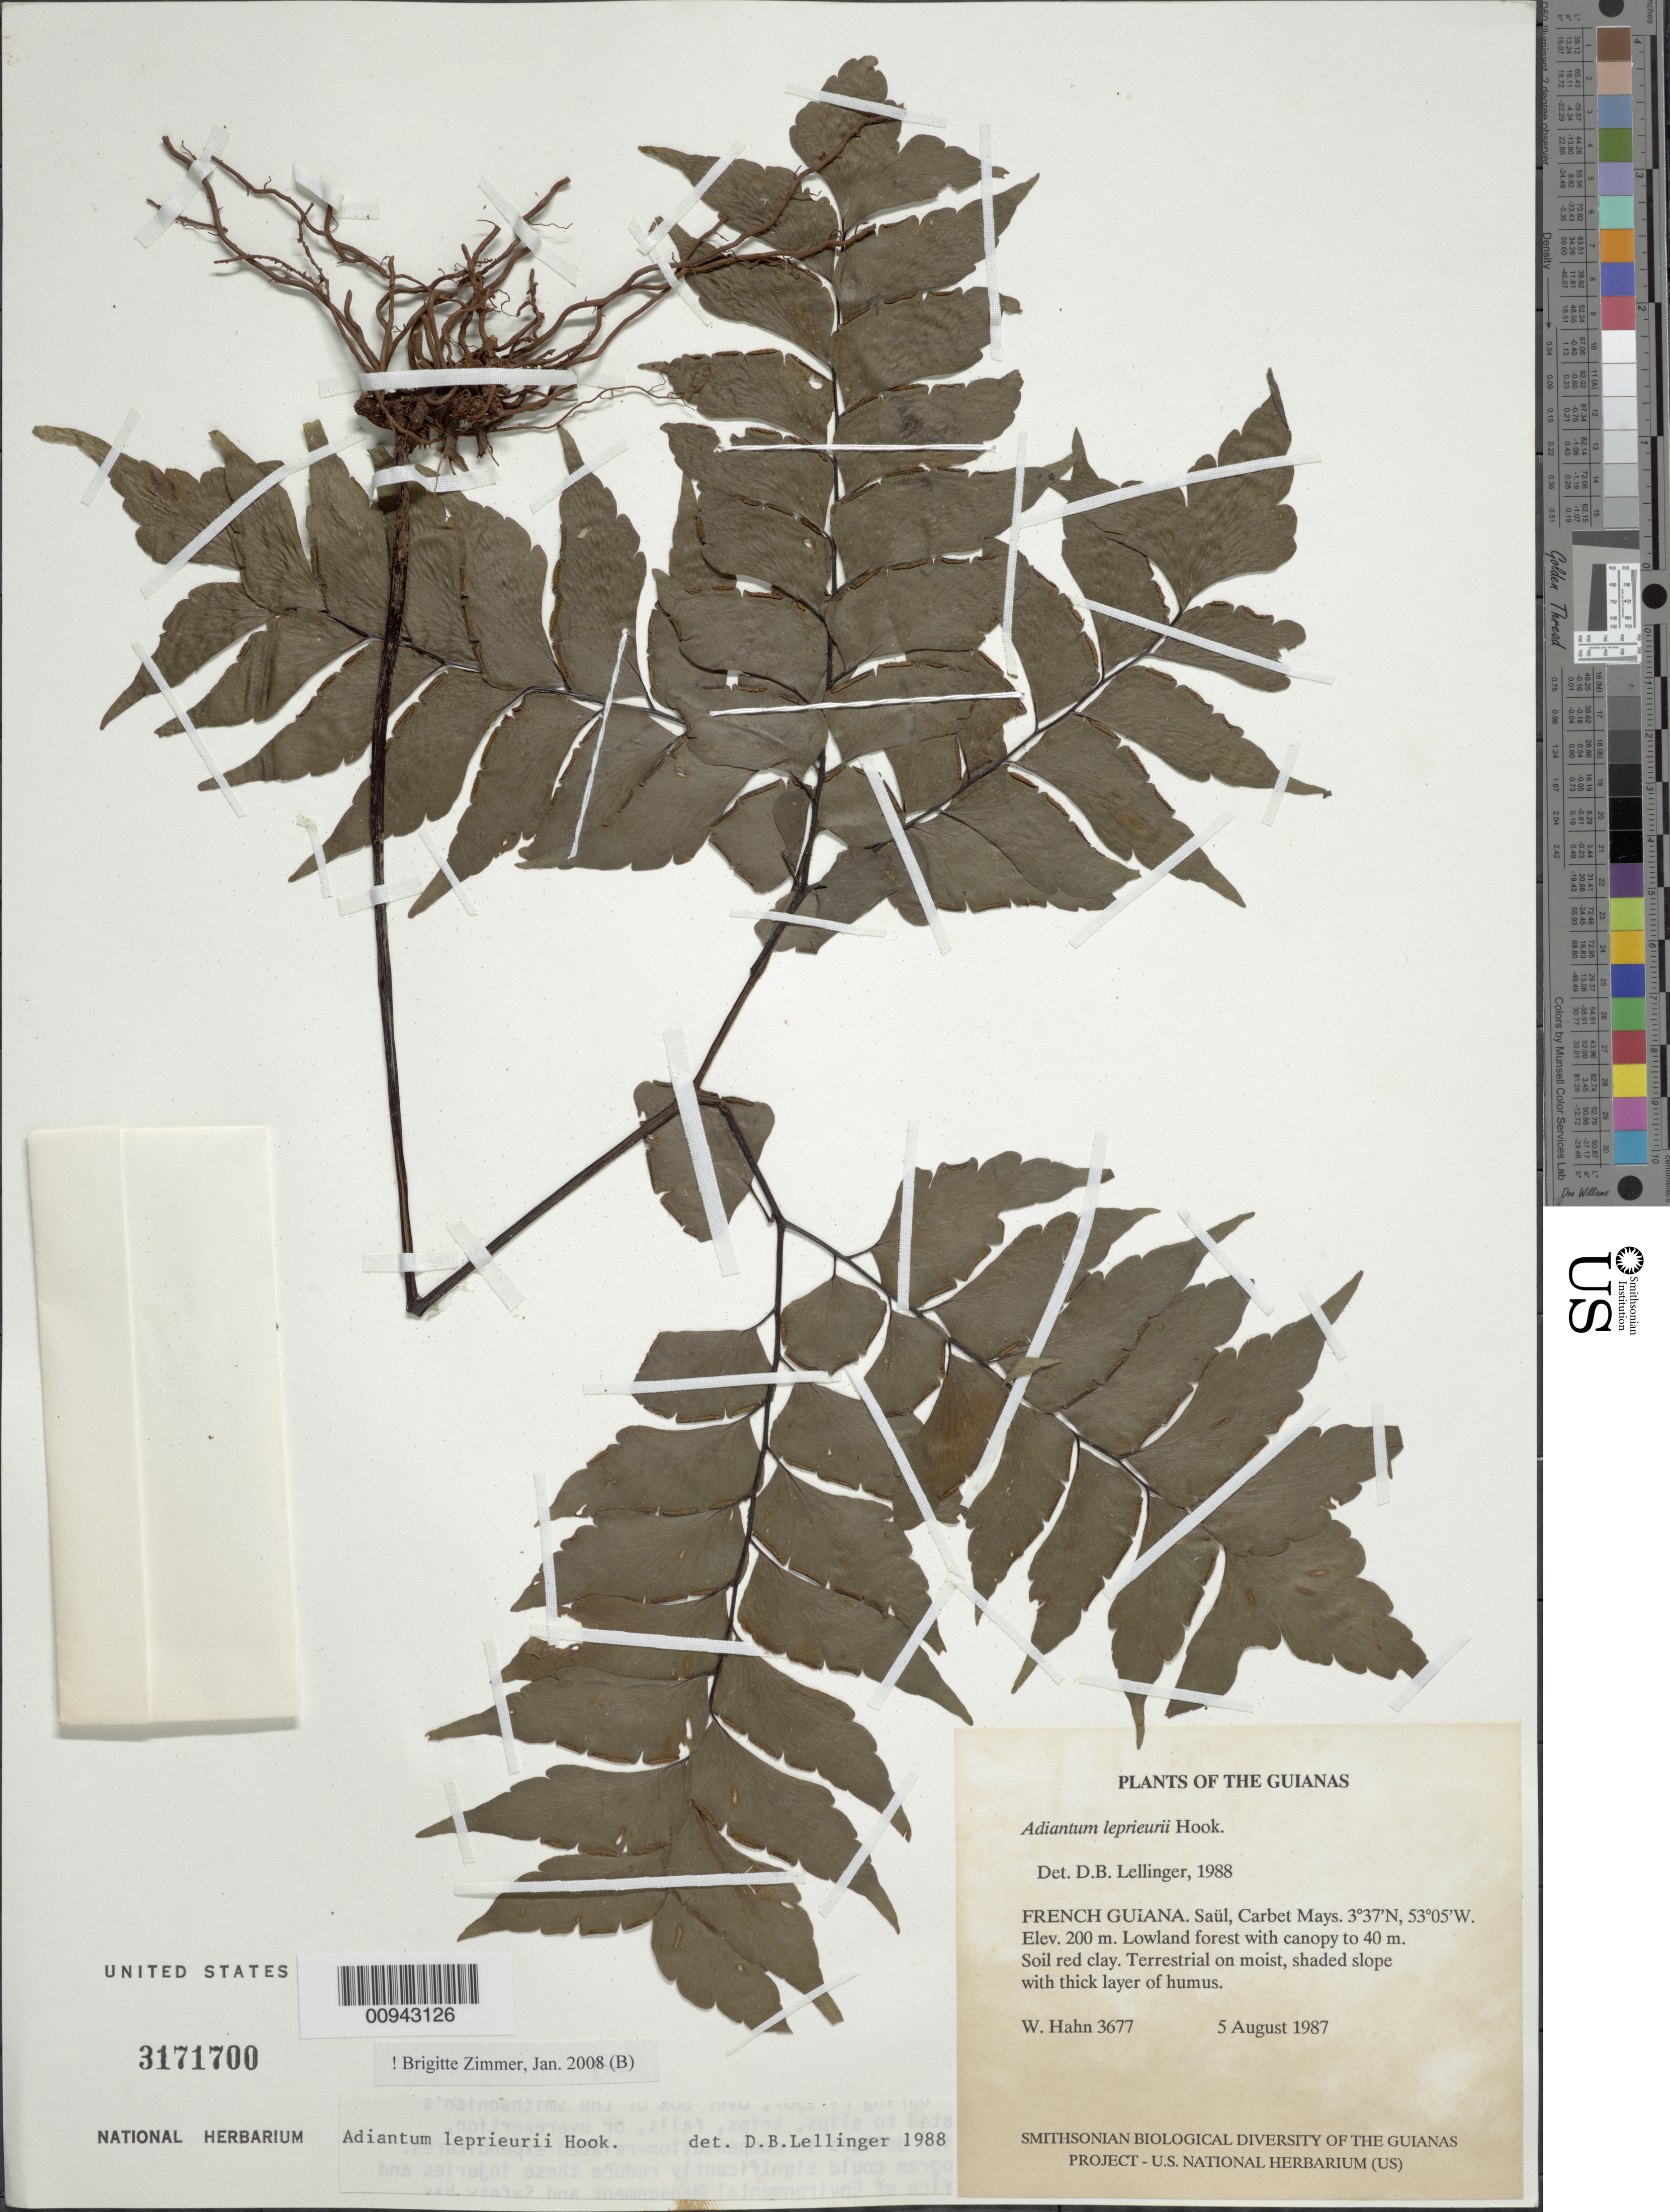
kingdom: Plantae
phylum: Tracheophyta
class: Polypodiopsida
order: Polypodiales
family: Pteridaceae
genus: Adiantum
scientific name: Adiantum leprieurii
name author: Hook.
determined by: Zimmer, B.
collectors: W. Hahn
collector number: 3677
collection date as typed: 5 August 1987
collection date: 1987-08-05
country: French Guiana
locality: Saül, Carbet Mays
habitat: Lowland forest with canopy to 40 m. Soil red clay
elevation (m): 200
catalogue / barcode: US 3171700